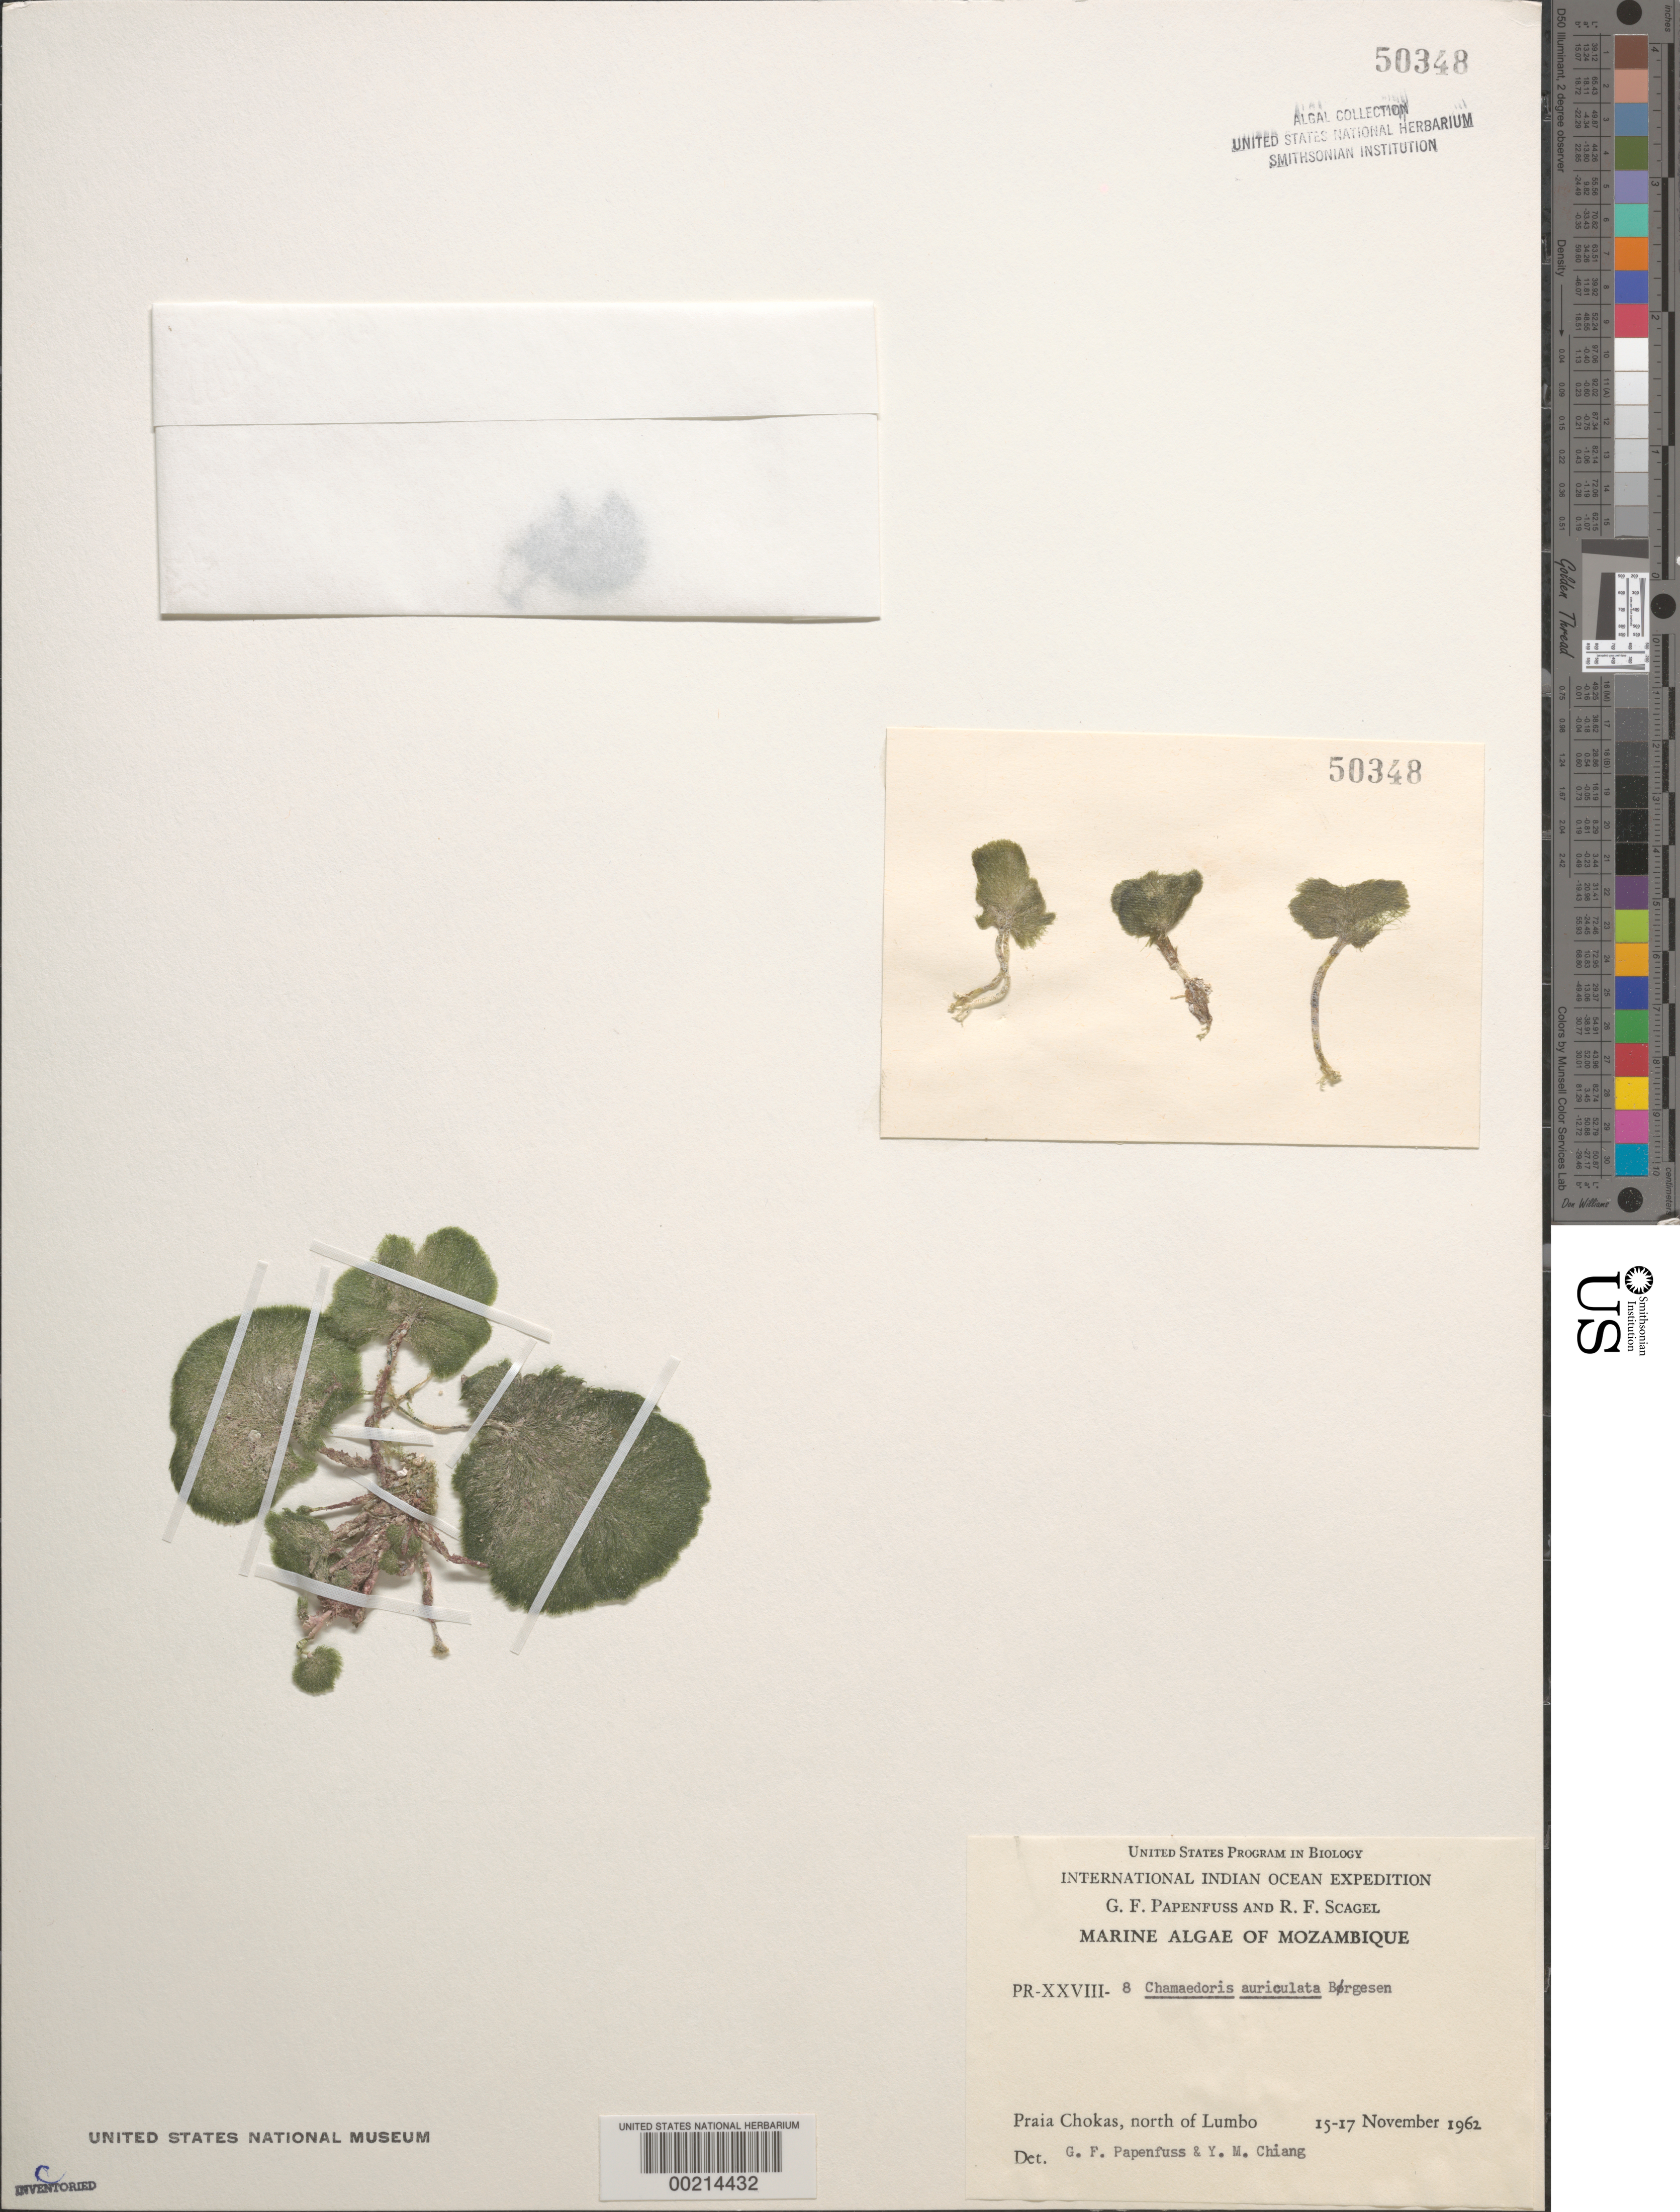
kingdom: Plantae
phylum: Chlorophyta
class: Ulvophyceae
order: Siphonocladales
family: Siphonocladaceae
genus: Chamaedoris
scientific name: Chamaedoris auriculata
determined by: Papenfuss, G. F.; Chiang, Y. M.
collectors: G. Papenfuss & R. F. Scagel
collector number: PR-XXVIII-8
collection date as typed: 15 Nov 1962 to 17 Nov 1962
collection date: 1962-11-15/1962-11-17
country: Mozambique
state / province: Nampula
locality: Praia Chokas, north of Lumbo, Ilha District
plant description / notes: International Indian Ocean Expedition, 1962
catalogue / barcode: US 50348